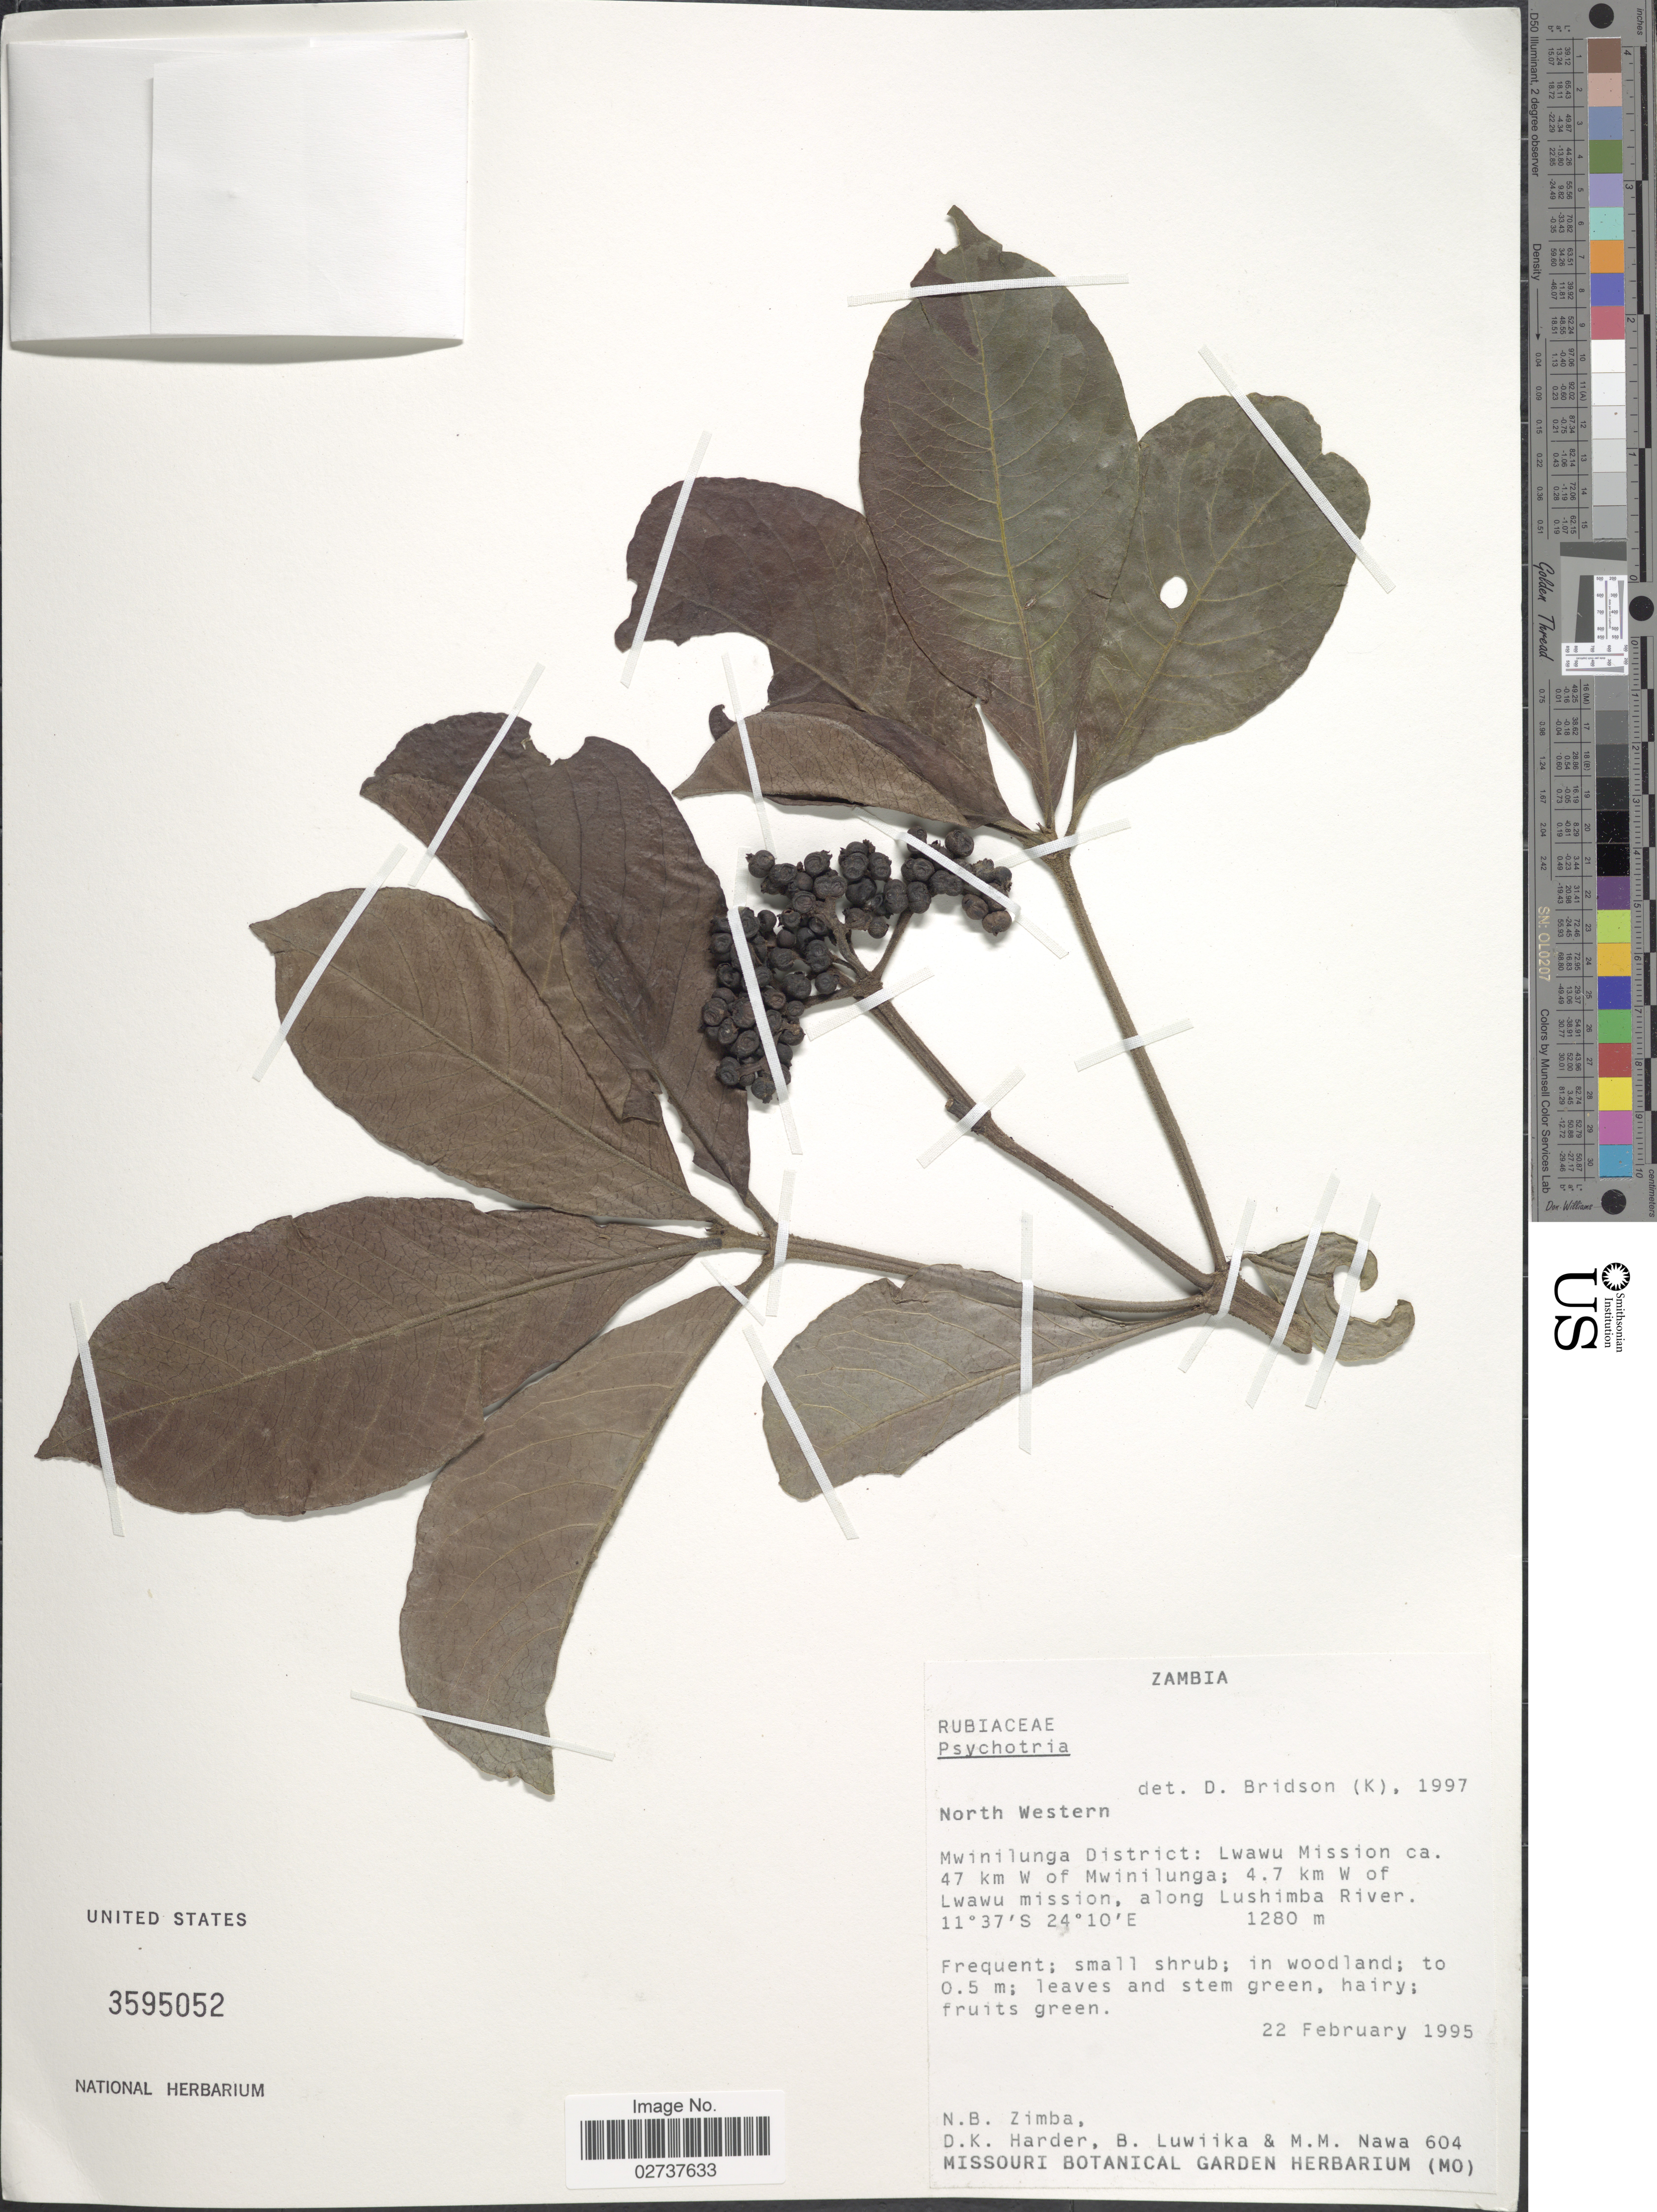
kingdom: Plantae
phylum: Tracheophyta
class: Magnoliopsida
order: Gentianales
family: Rubiaceae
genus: Psychotria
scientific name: Psychotria sp.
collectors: N. B. Zimba, D. Harder, B. Luwiika & M. Nawa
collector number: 604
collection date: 1995-02-22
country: Zambia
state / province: North-Western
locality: Mwinilunga District: Lwawu Mission ca. 47 km W of Mwinilunga; 4.7 km W of Lwawu mission, along Lushimba River.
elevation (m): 1280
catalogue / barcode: US 3595052